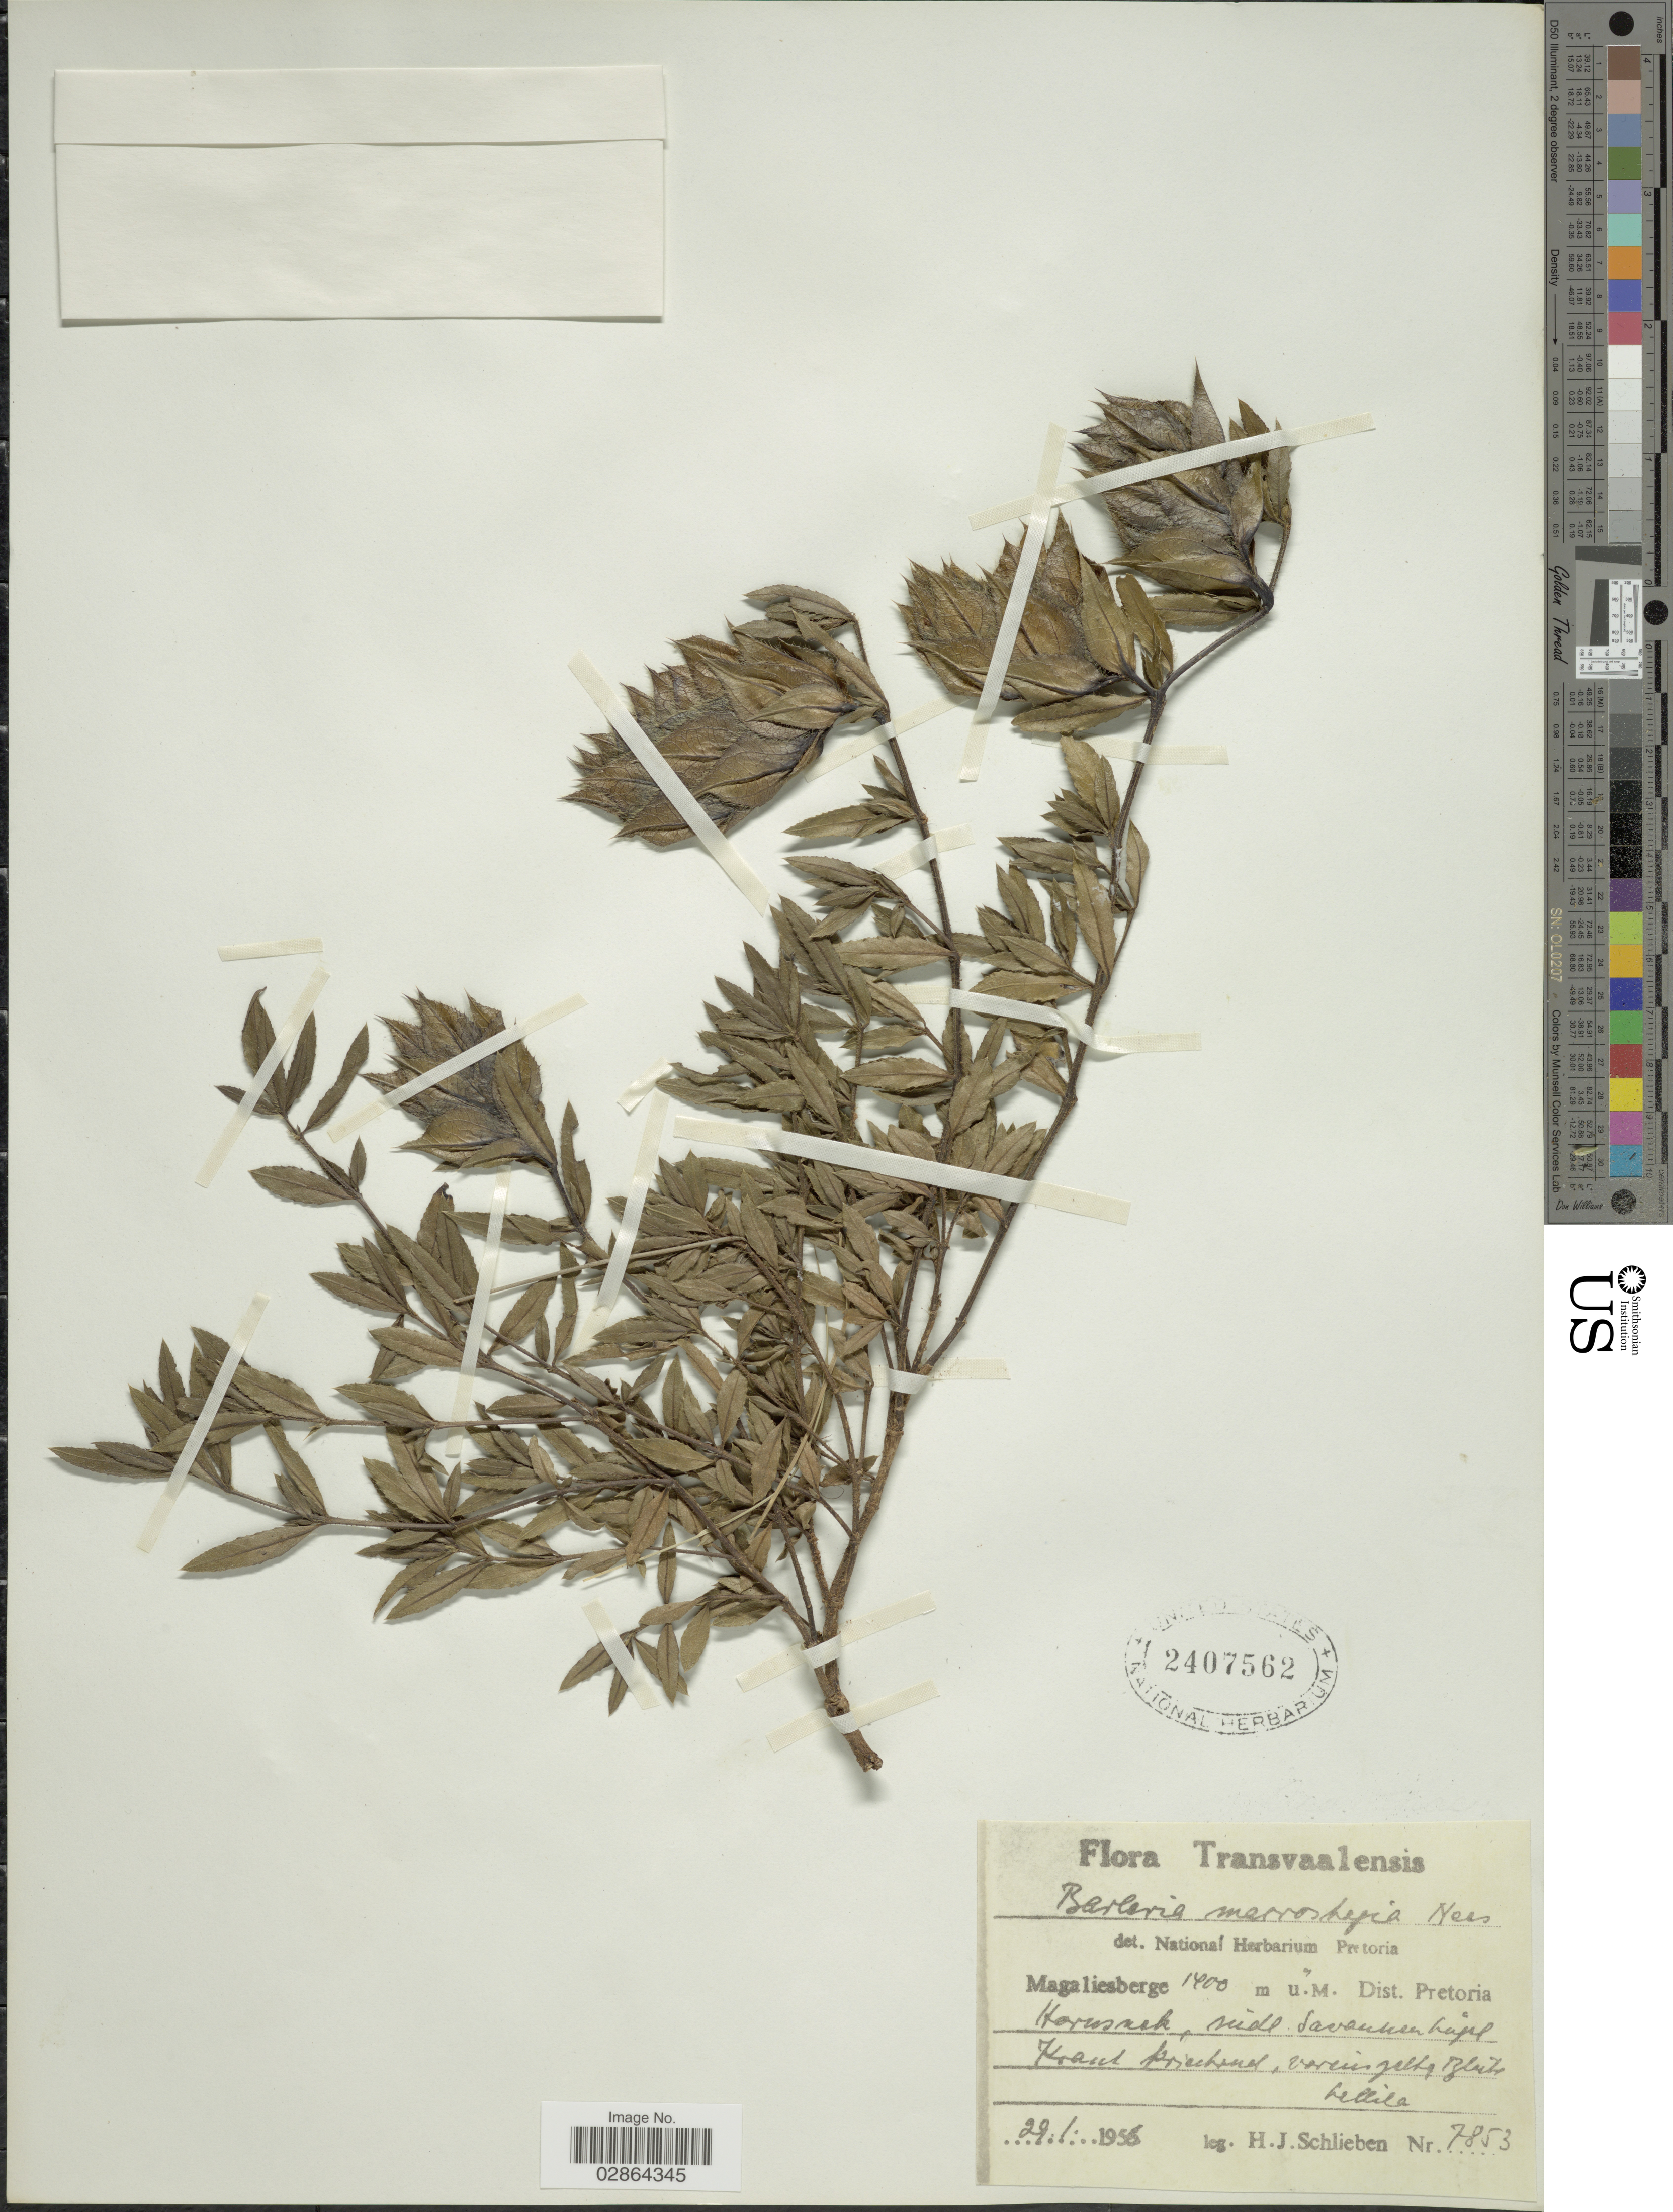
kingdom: Plantae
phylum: Tracheophyta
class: Magnoliopsida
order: Lamiales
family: Acanthaceae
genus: Barleria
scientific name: Barleria macrostegia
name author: Nees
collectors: H. J. Schlieben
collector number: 7853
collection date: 1956-01-29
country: South Africa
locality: Transvaalensis. Magaliesberge. Dist. Pretoria Hornsnek sudl.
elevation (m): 1400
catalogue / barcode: US 2407562